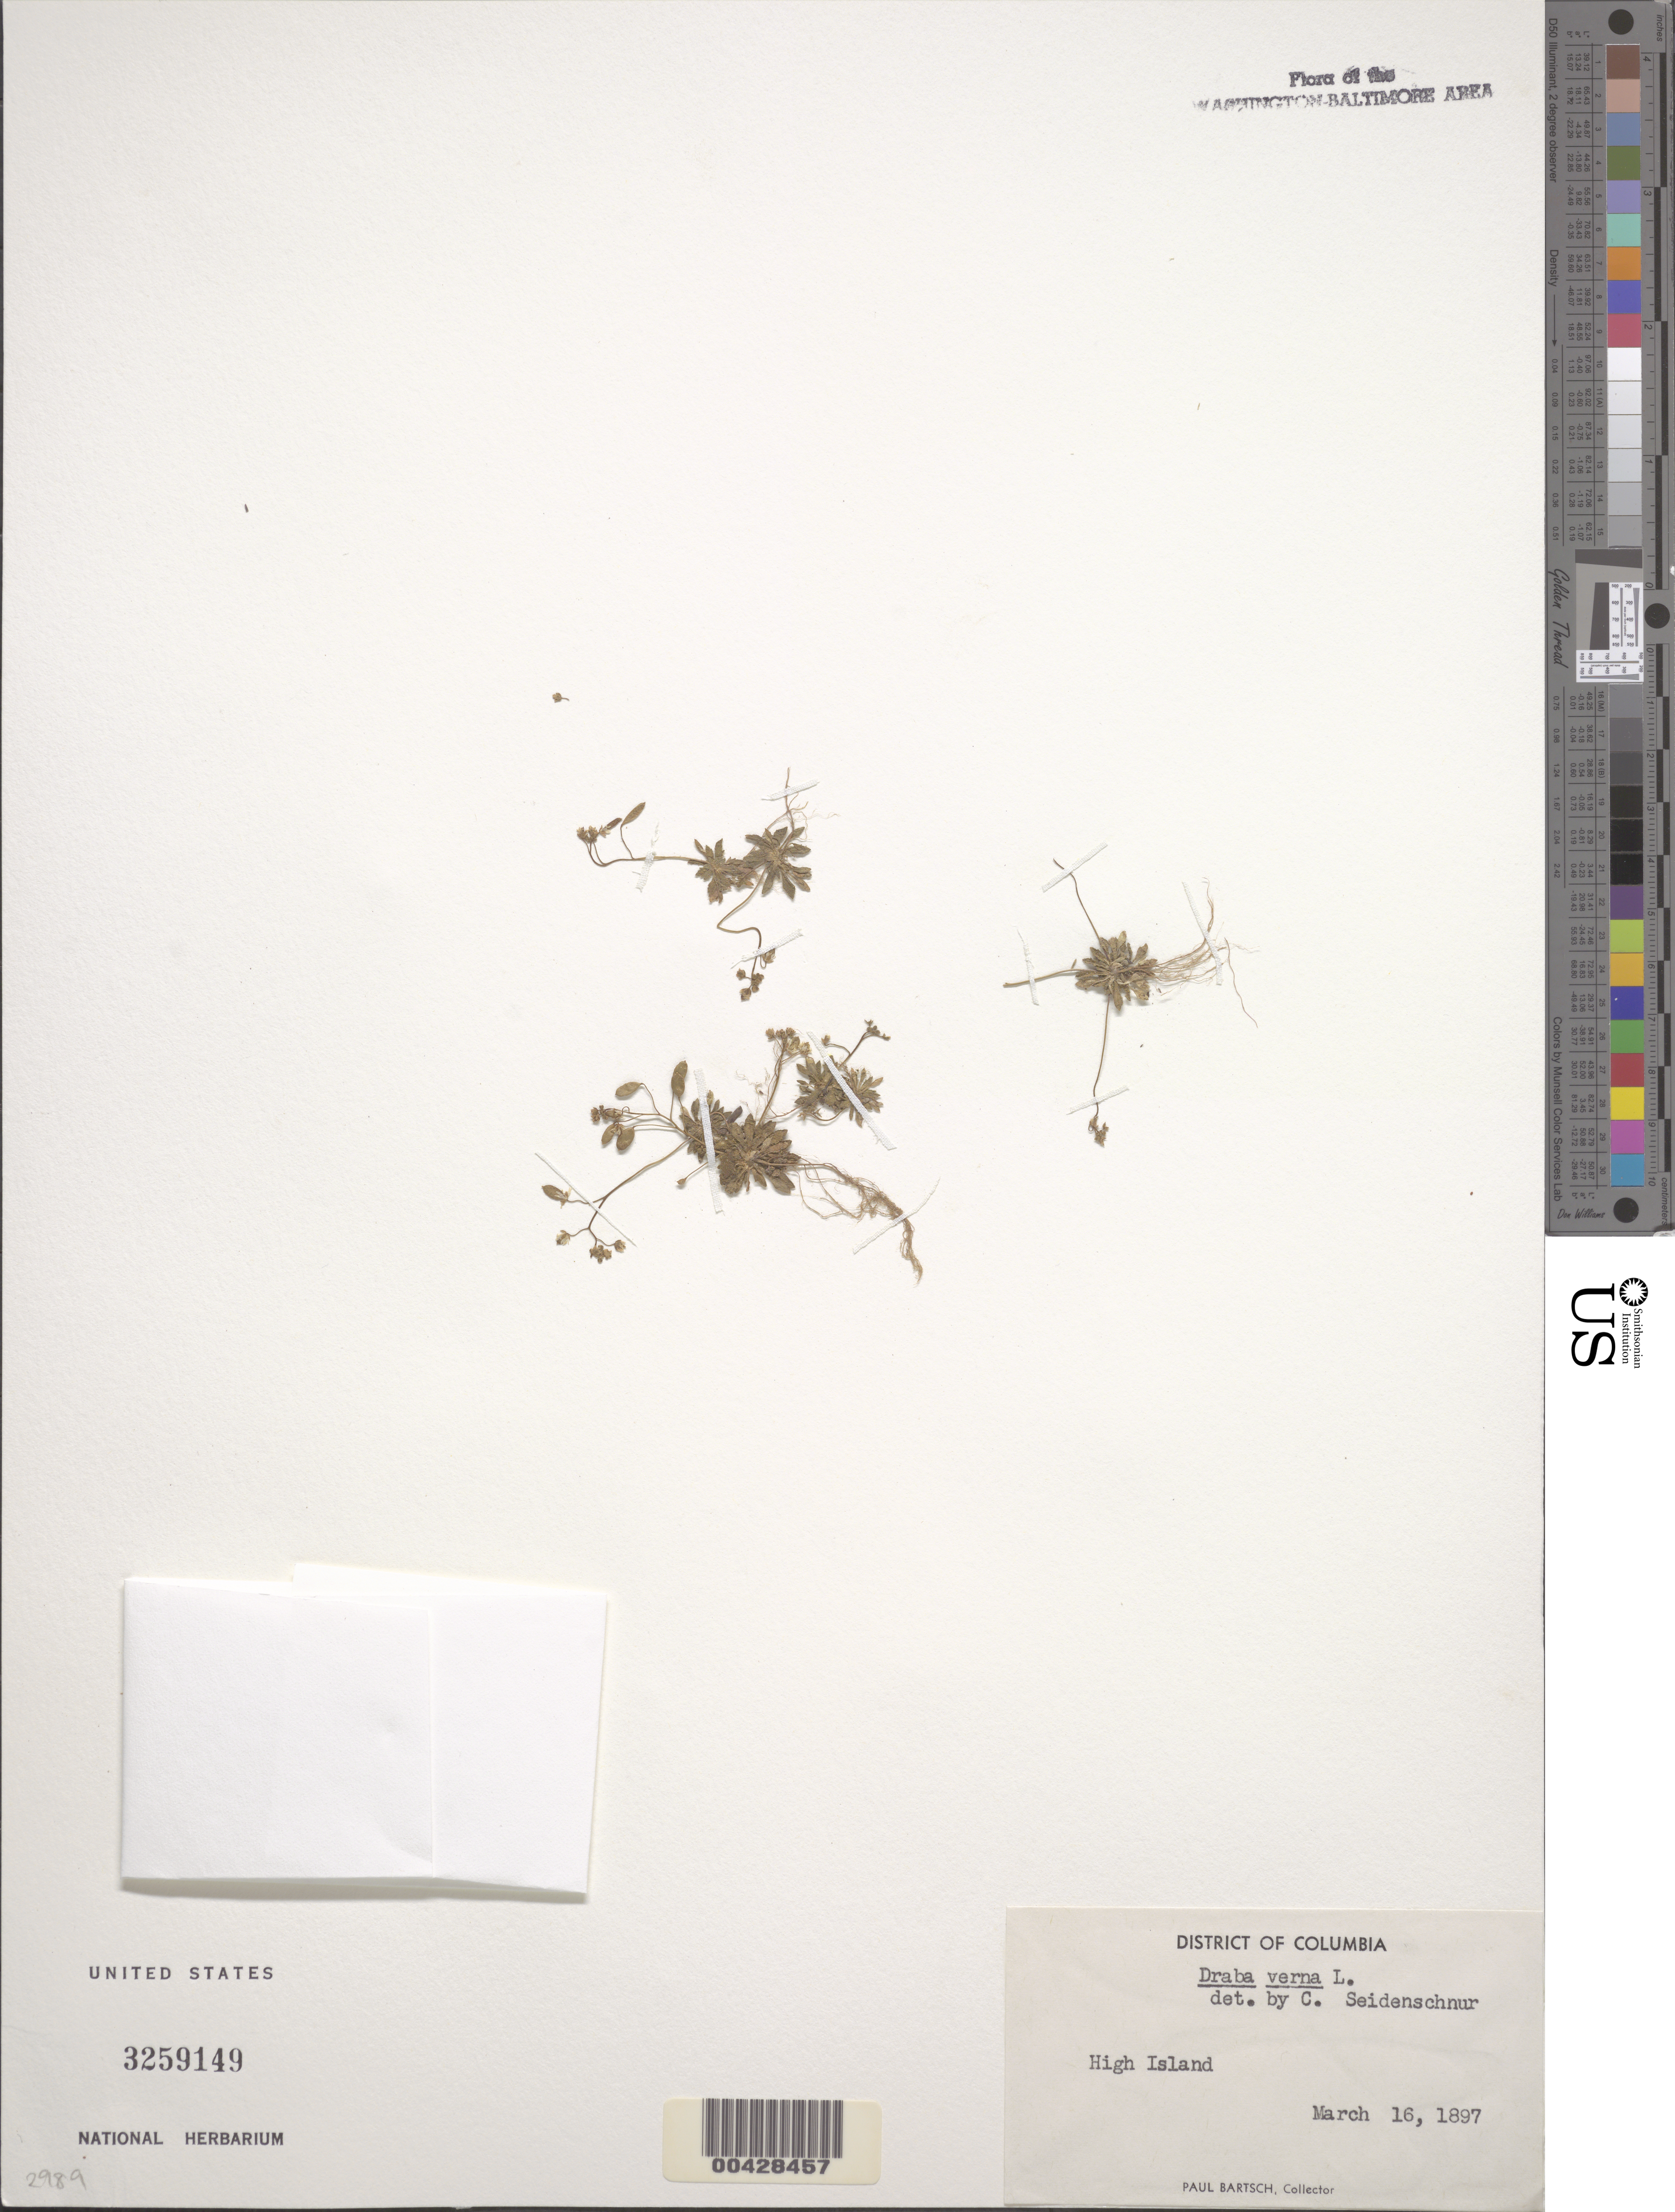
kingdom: Plantae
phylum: Tracheophyta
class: Magnoliopsida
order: Brassicales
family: Brassicaceae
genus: Draba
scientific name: Draba verna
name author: L.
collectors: P. Bartsch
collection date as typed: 16 Mar 1897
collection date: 1897-03-16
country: United States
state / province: Maryland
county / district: Montgomery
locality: High Island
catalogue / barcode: US 3259149